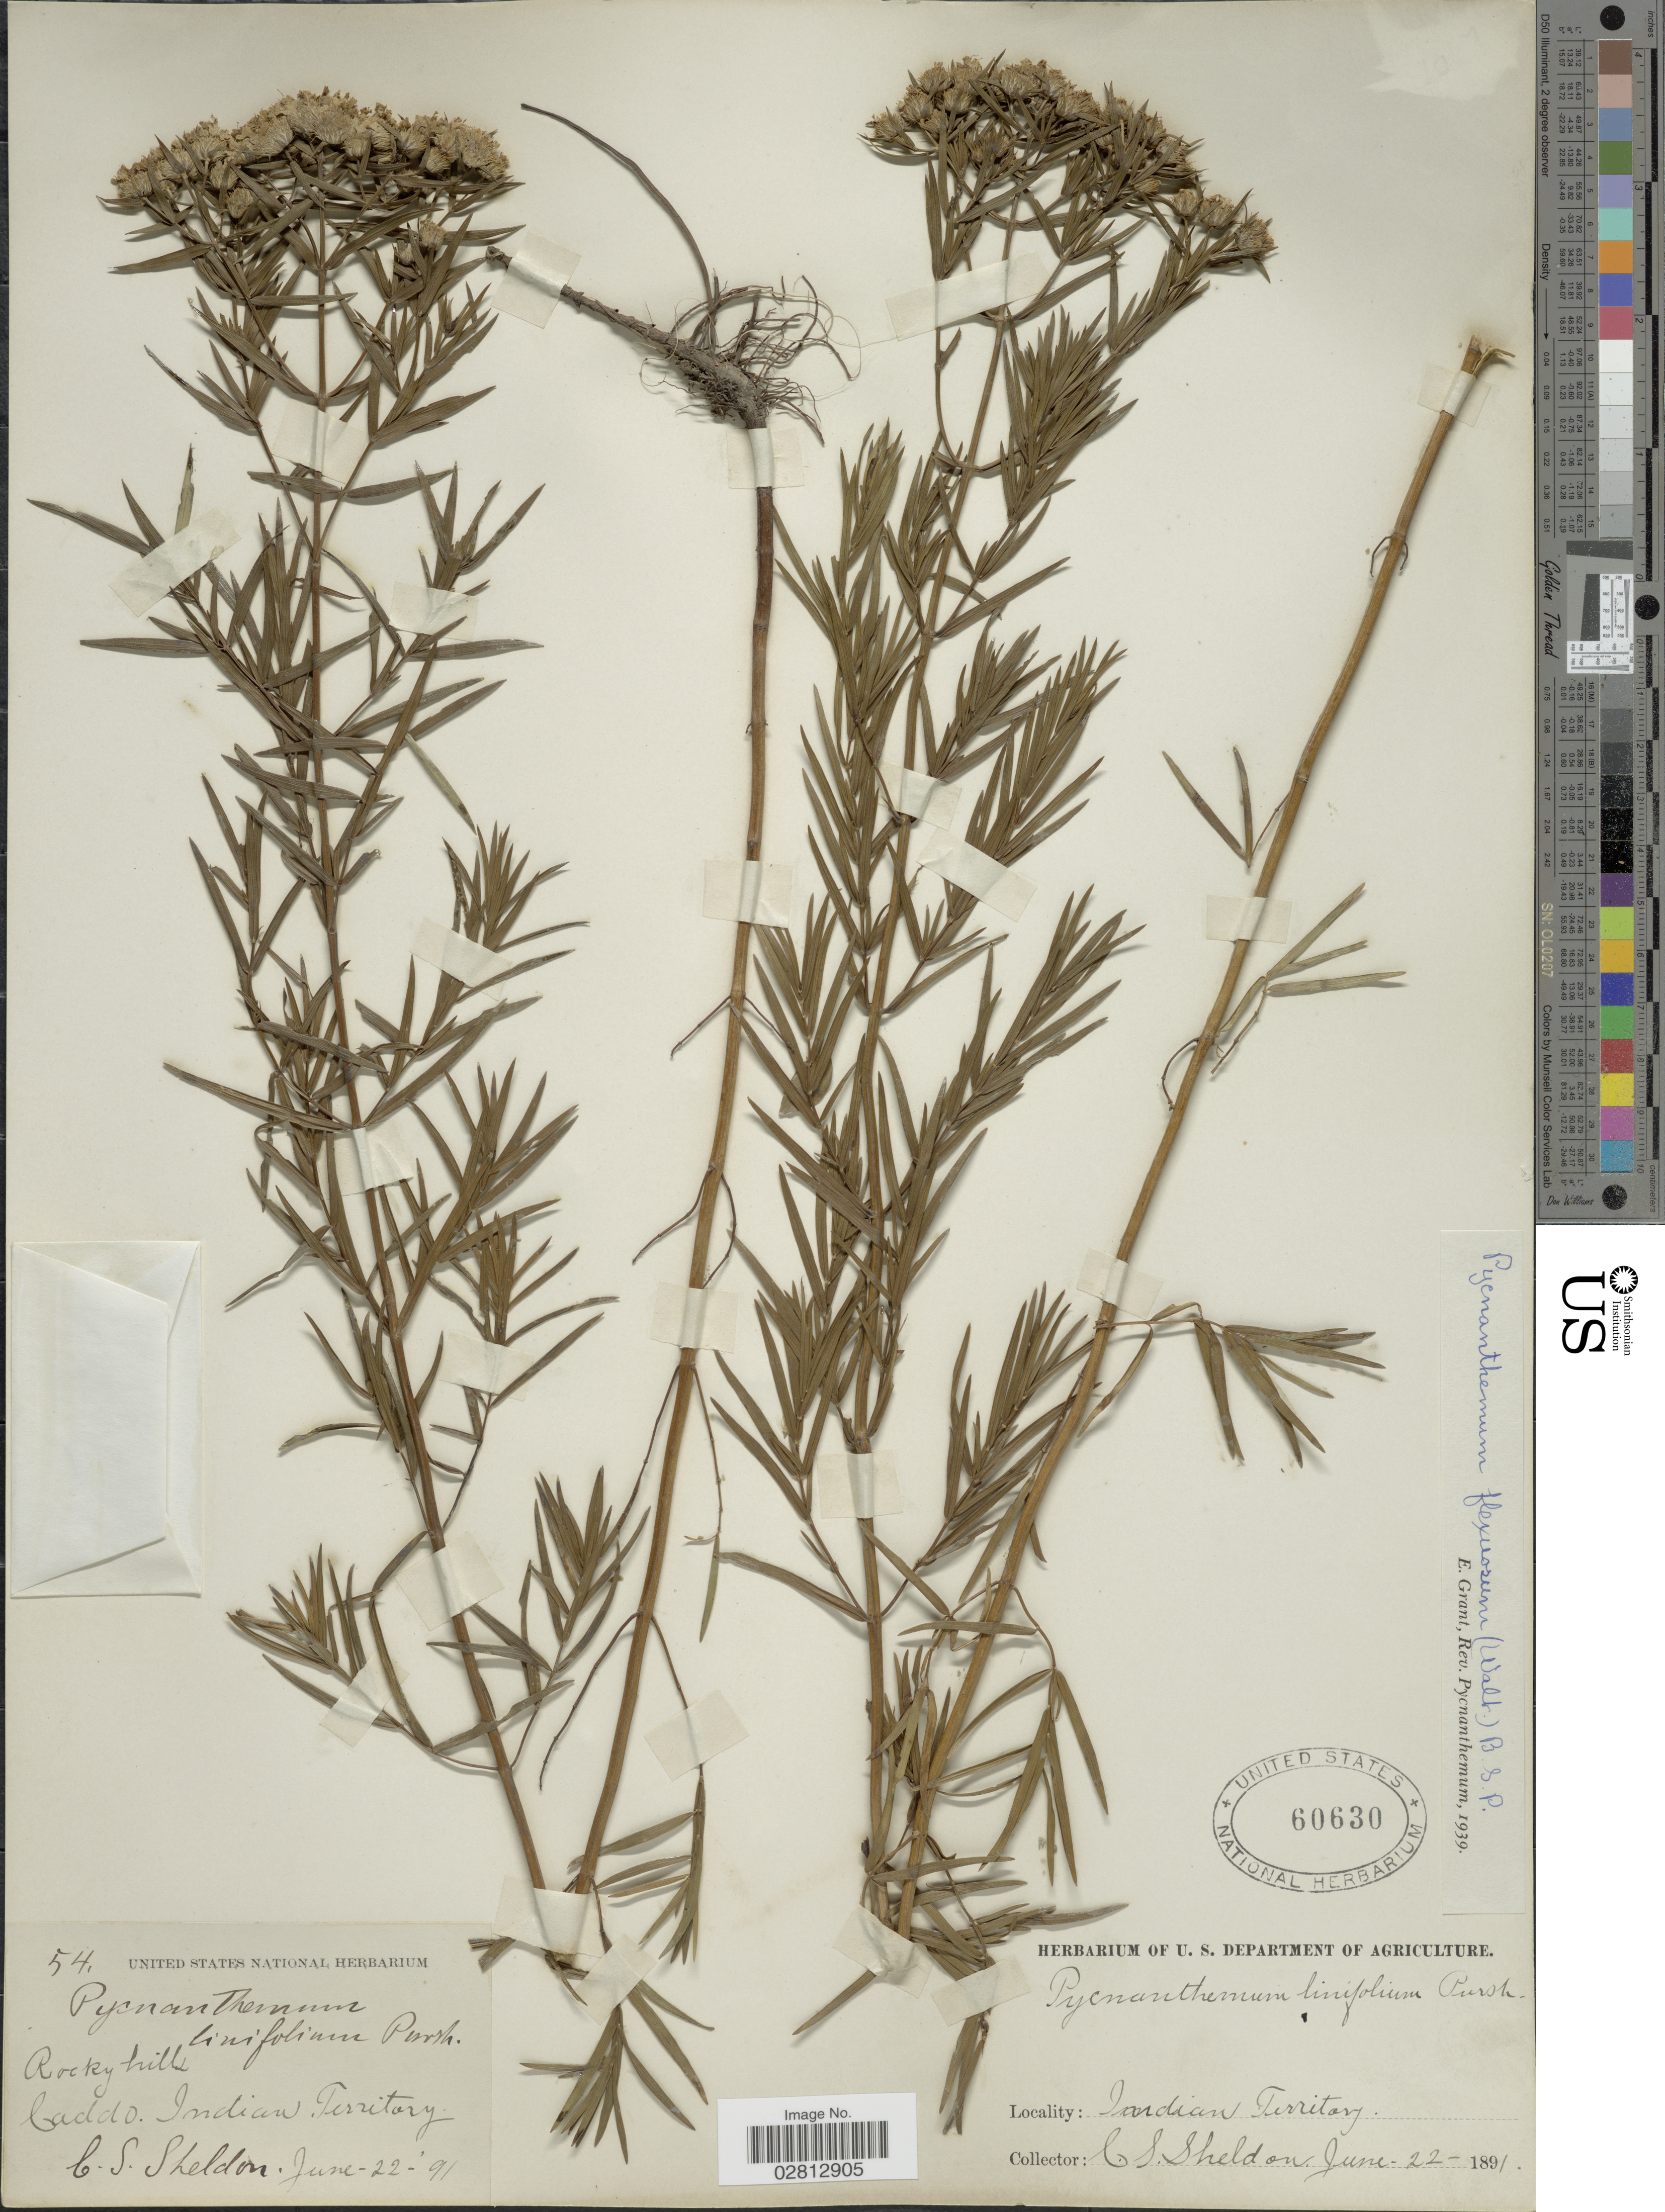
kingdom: Plantae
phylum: Tracheophyta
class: Magnoliopsida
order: Lamiales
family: Lamiaceae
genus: Pycnanthemum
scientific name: Pycnanthemum tenuifolium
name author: Schrad.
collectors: C. S. Sheldon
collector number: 54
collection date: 1891-06-22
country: United States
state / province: Oklahoma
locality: Rocky hills, Caddo. Indian Territory.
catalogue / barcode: US 60630